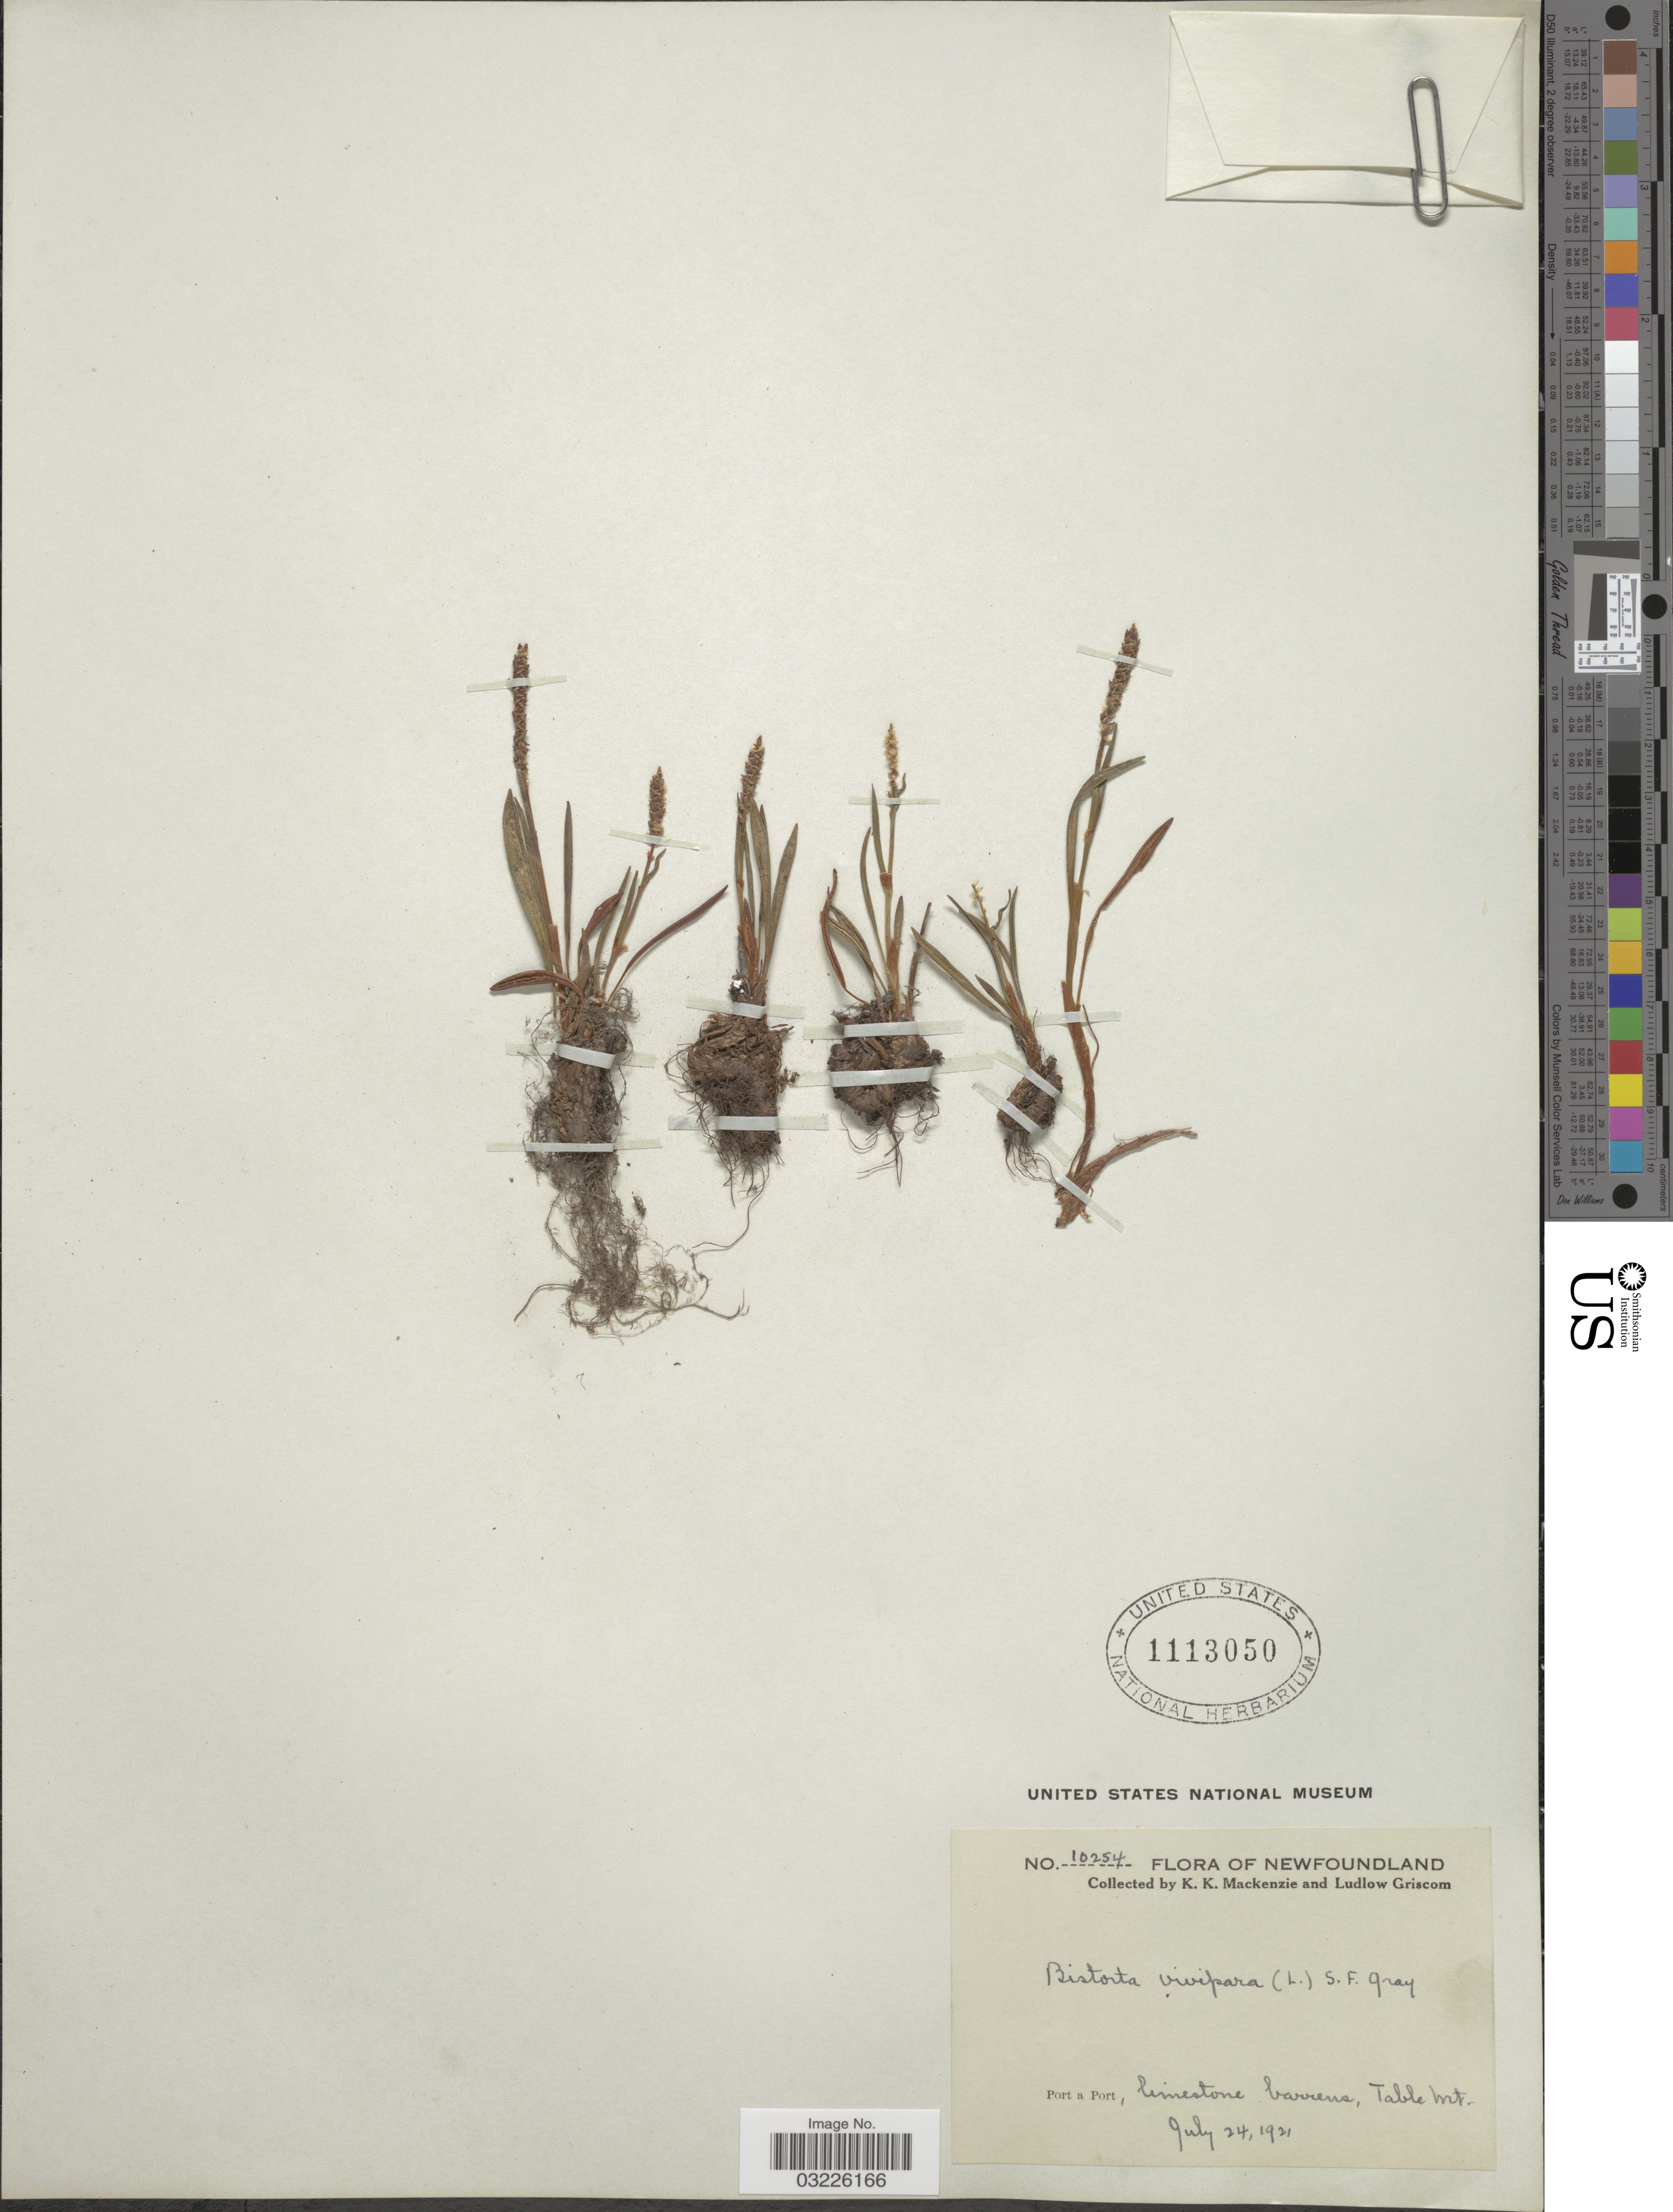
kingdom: Plantae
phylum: Tracheophyta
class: Magnoliopsida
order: Caryophyllales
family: Polygonaceae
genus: Bistorta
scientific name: Bistorta vivipara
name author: (L.) Delarbre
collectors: K. K. Mackenzie & L. Griscom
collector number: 10254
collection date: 1921-07-24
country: Canada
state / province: Newfoundland and Labrador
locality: Port a Port, limestone barrens, Table Mt.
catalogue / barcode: US 1113050